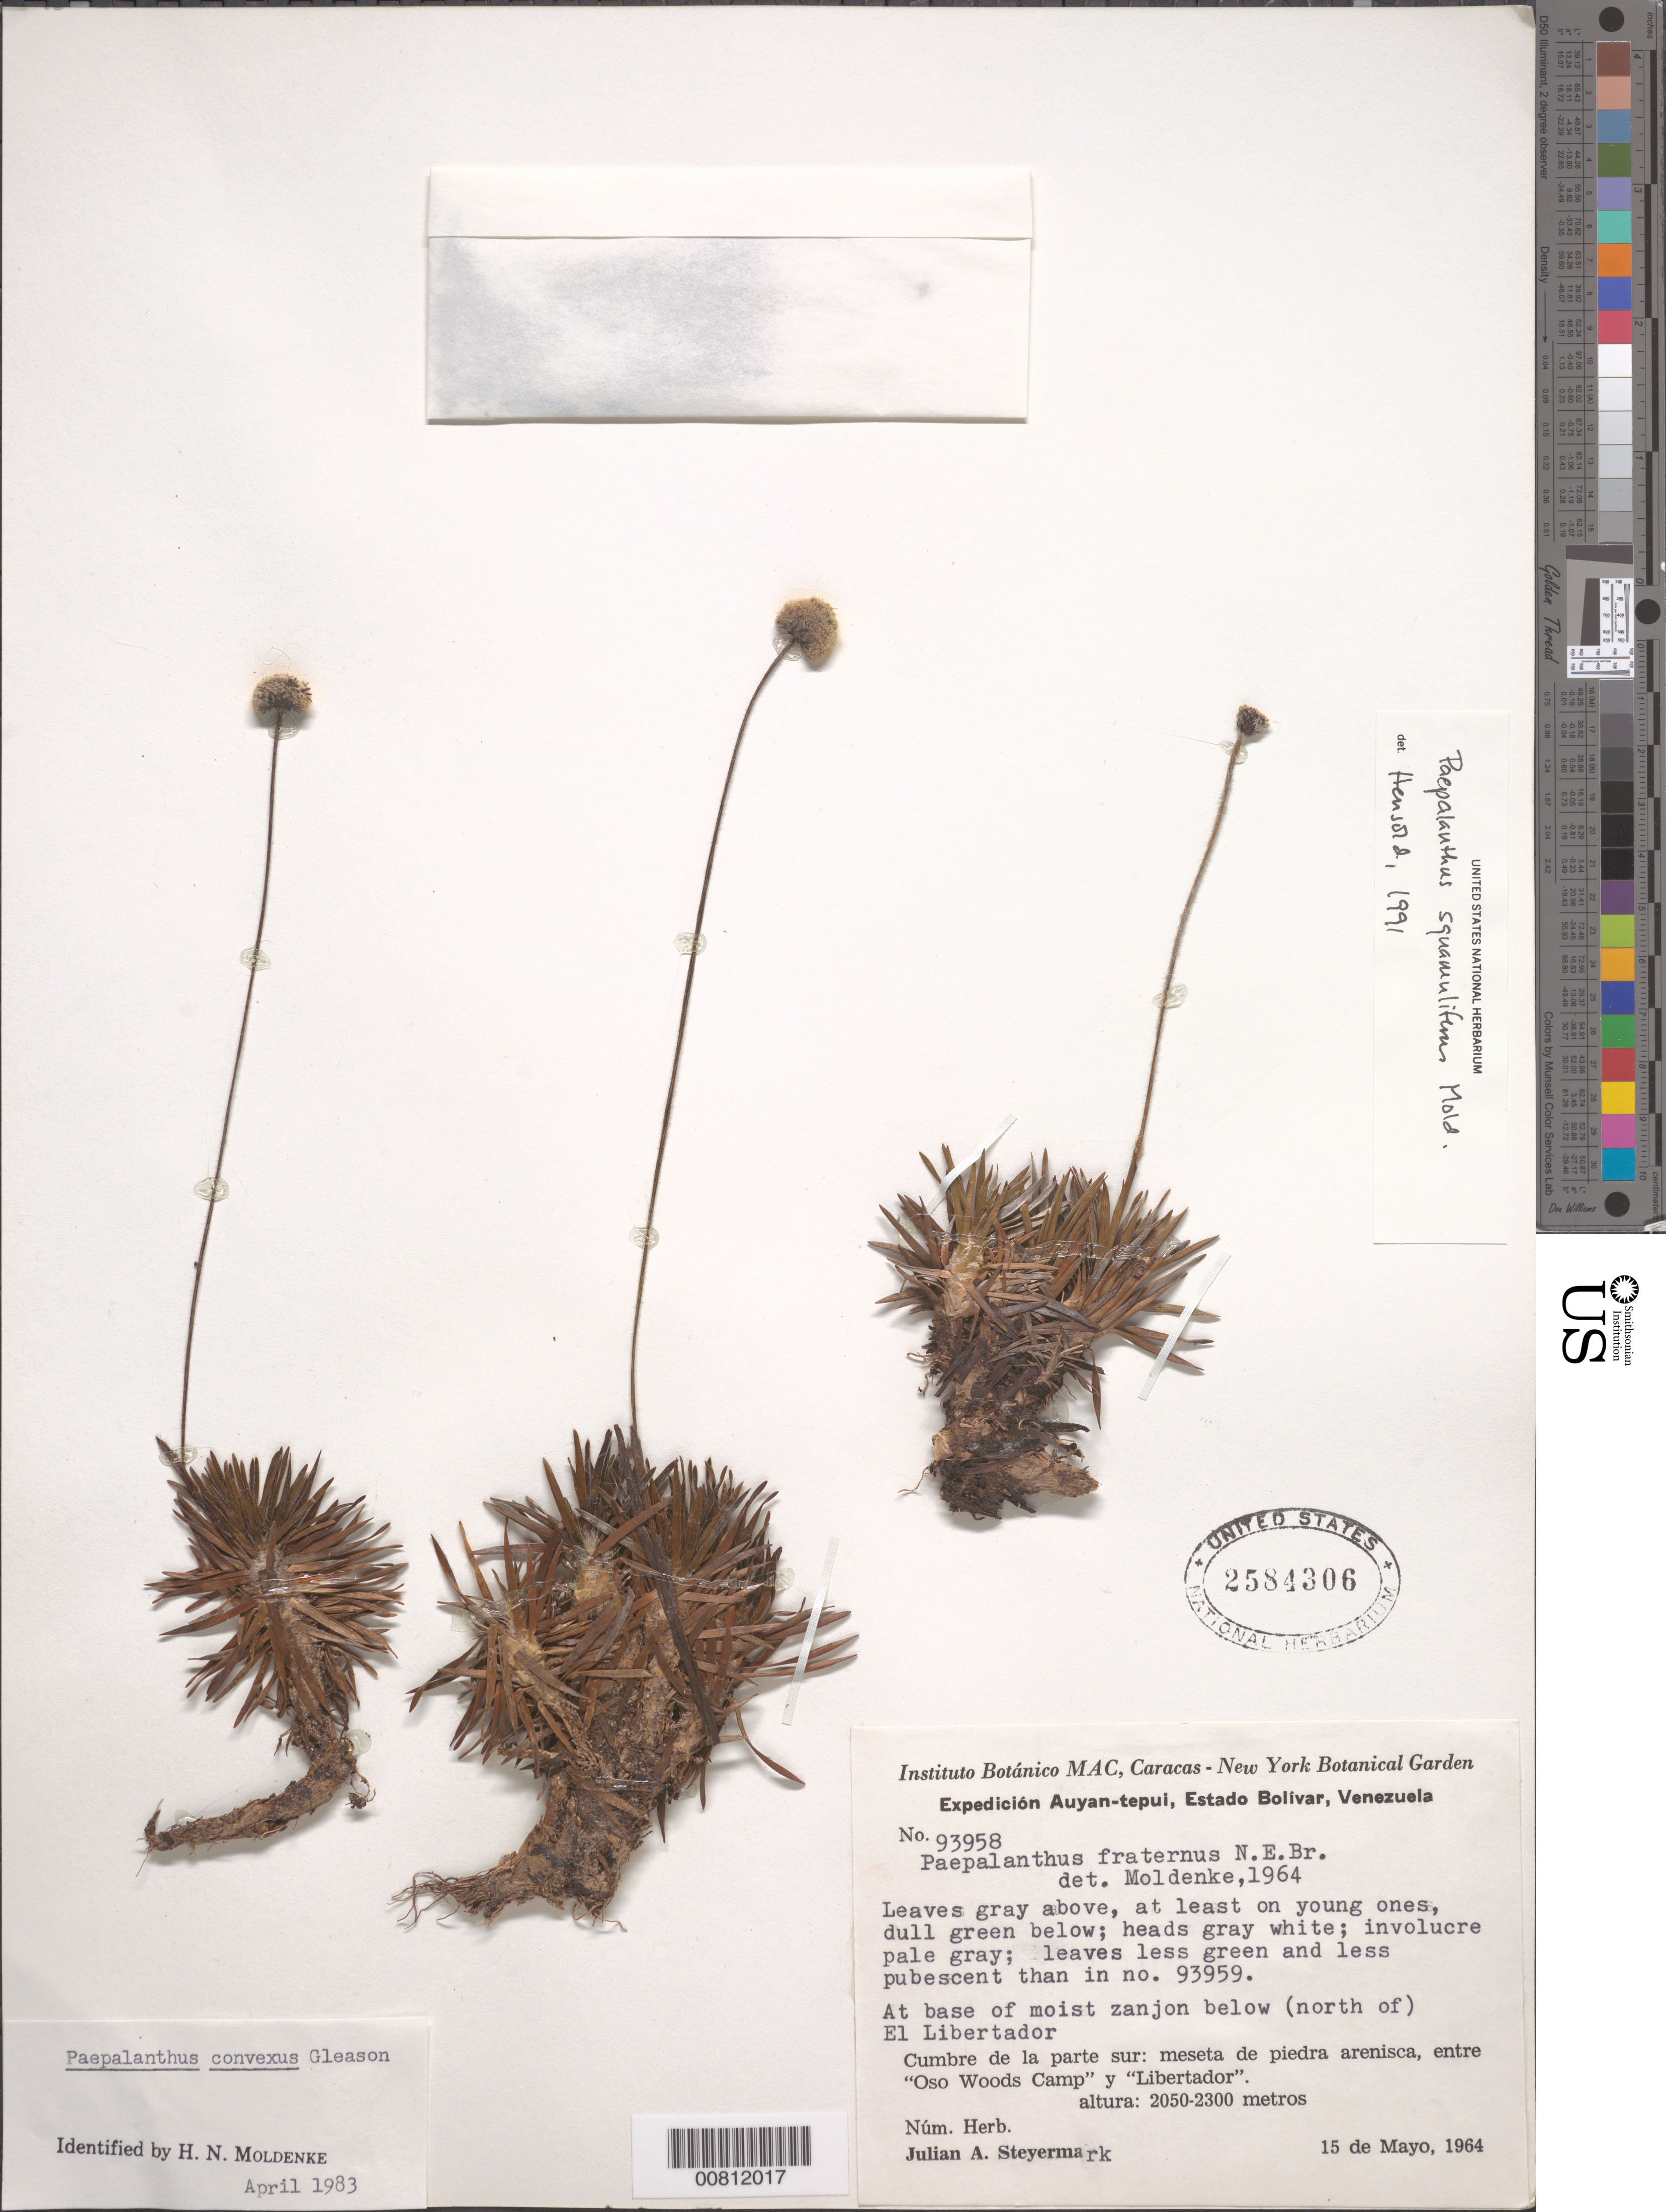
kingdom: Plantae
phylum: Tracheophyta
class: Liliopsida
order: Poales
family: Eriocaulaceae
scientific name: Monosperma squamulifera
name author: (Moldenke) Andrino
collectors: J. Steyermark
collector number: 93958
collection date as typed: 15-May-64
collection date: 1964-05-15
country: Venezuela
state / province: Bolívar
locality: Auyan-tepuí, entre Oso Woods Camp y Libertador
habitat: Base of moist zanjon below camp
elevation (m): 2050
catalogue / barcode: US 2584306